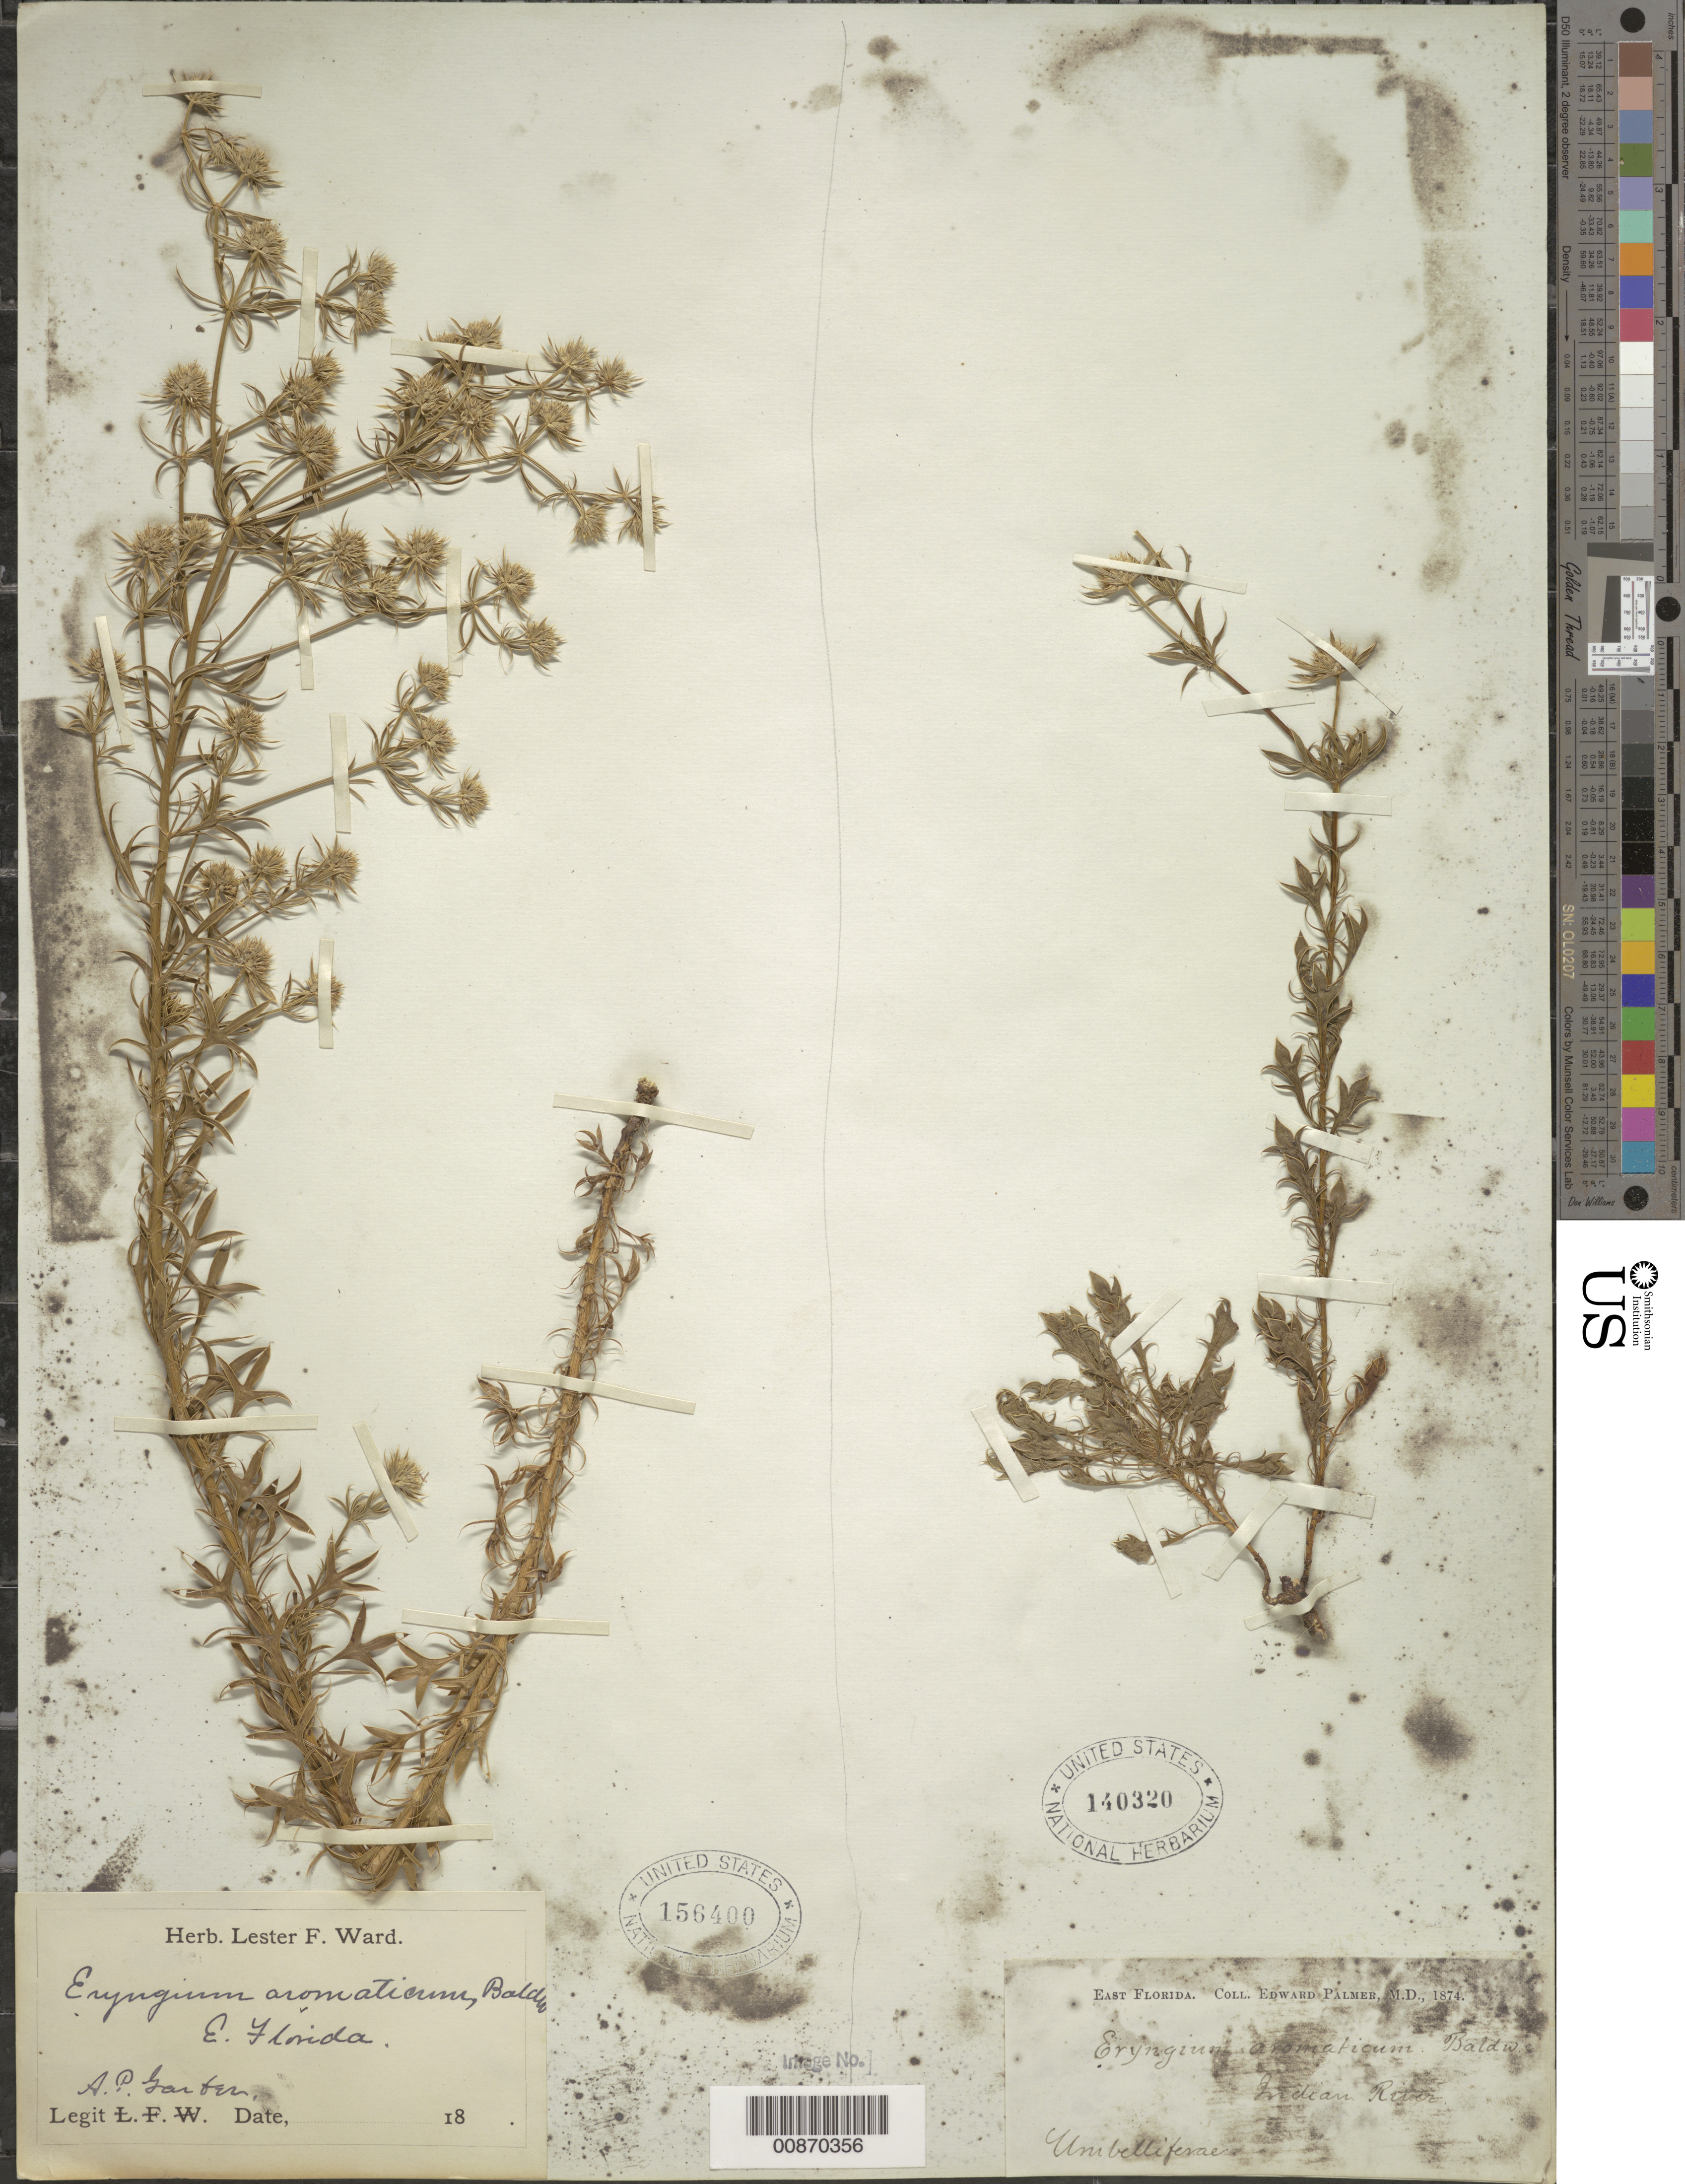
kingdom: Plantae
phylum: Tracheophyta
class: Magnoliopsida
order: Apiales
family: Apiaceae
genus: Eryngium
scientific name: Eryngium aromaticum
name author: Baldwin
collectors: A. P. Garber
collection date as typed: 18--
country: United States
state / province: Florida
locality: E. Florida.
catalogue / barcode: US 156400